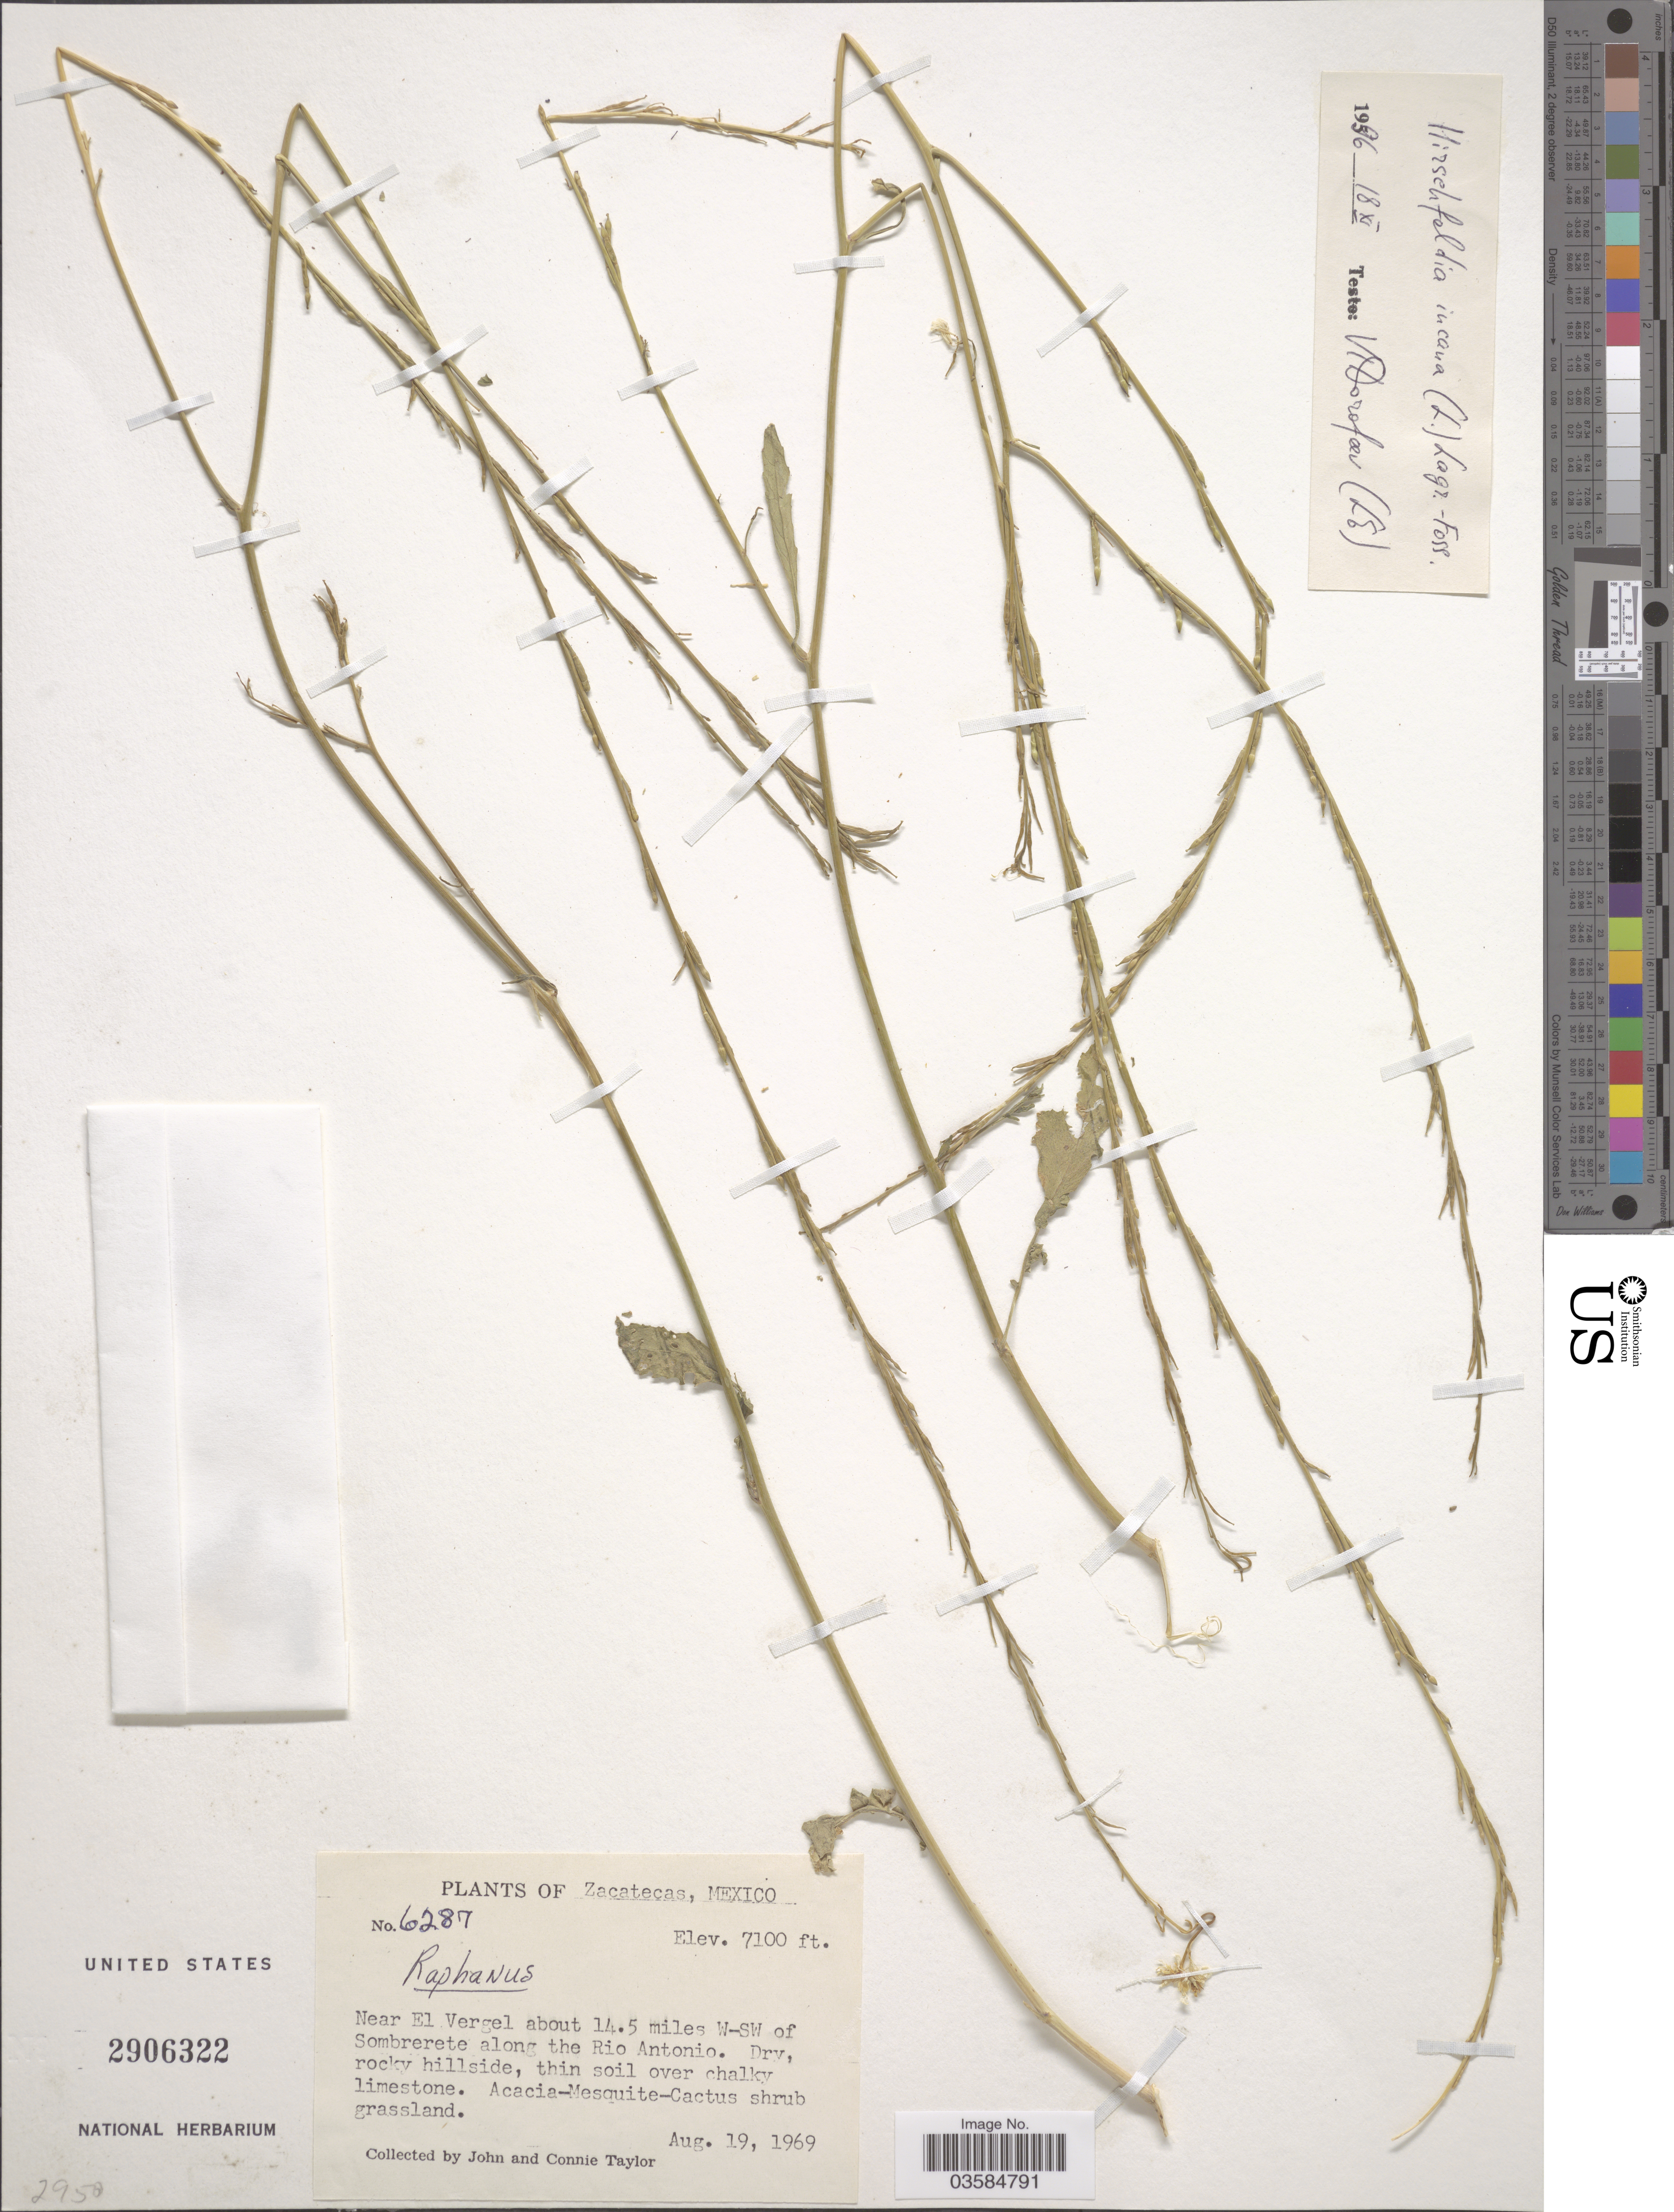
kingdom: Plantae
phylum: Tracheophyta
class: Magnoliopsida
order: Brassicales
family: Brassicaceae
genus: Hirschfeldia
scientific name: Hirschfeldia incana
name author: (L.) Lagr.-Foss.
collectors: J. Taylor & C. Taylor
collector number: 6287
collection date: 1969-08-19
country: Mexico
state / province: Zacatecas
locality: Near El Vergel about 14.5 miles W-SW of Sombrerete along the Rio Antonio.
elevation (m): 2164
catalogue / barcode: US 2906322